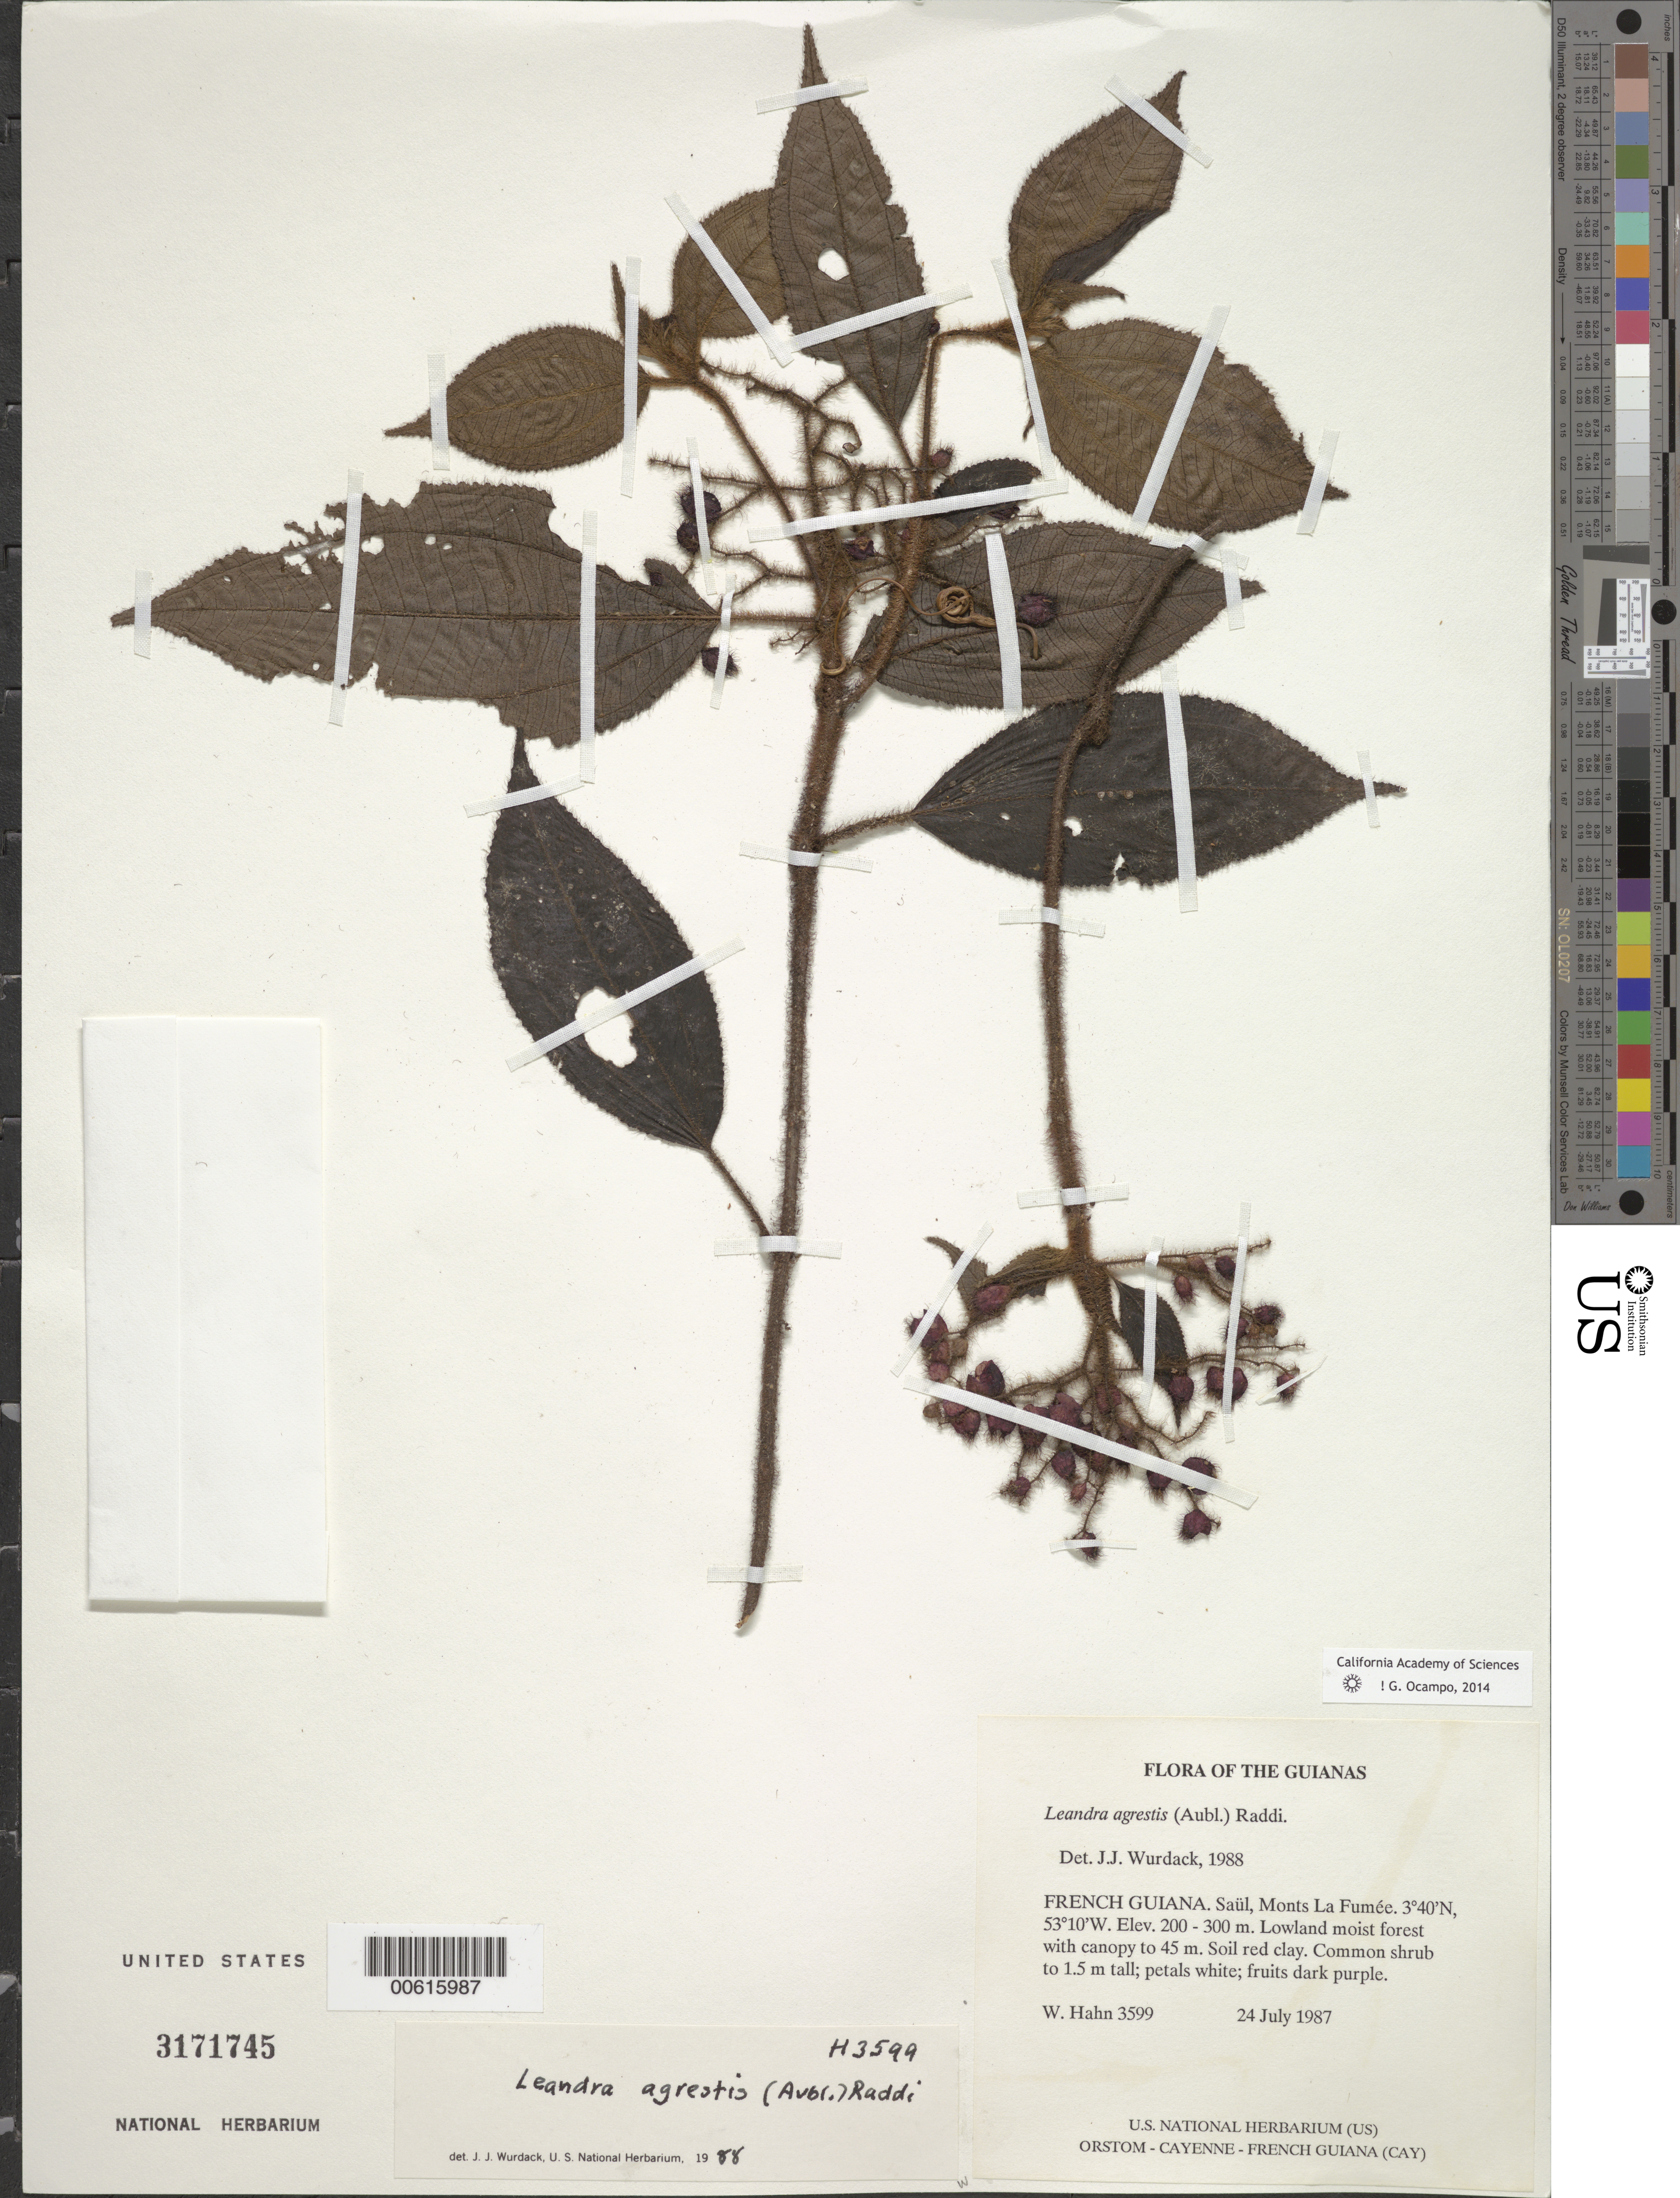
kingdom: Plantae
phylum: Tracheophyta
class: Magnoliopsida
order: Myrtales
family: Melastomataceae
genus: Leandra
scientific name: Leandra agrestis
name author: (Aubl.) Raddi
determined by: Wurdack, John J., (US), US (UNITED STATES)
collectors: W. Hahn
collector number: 3599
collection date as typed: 24 July 1987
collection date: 1987-07-24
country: French Guiana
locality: Saül, Monts La Fumée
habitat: Lowland moist forest with canopy to 45 m. Soil red clay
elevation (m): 200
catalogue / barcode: US 3171745